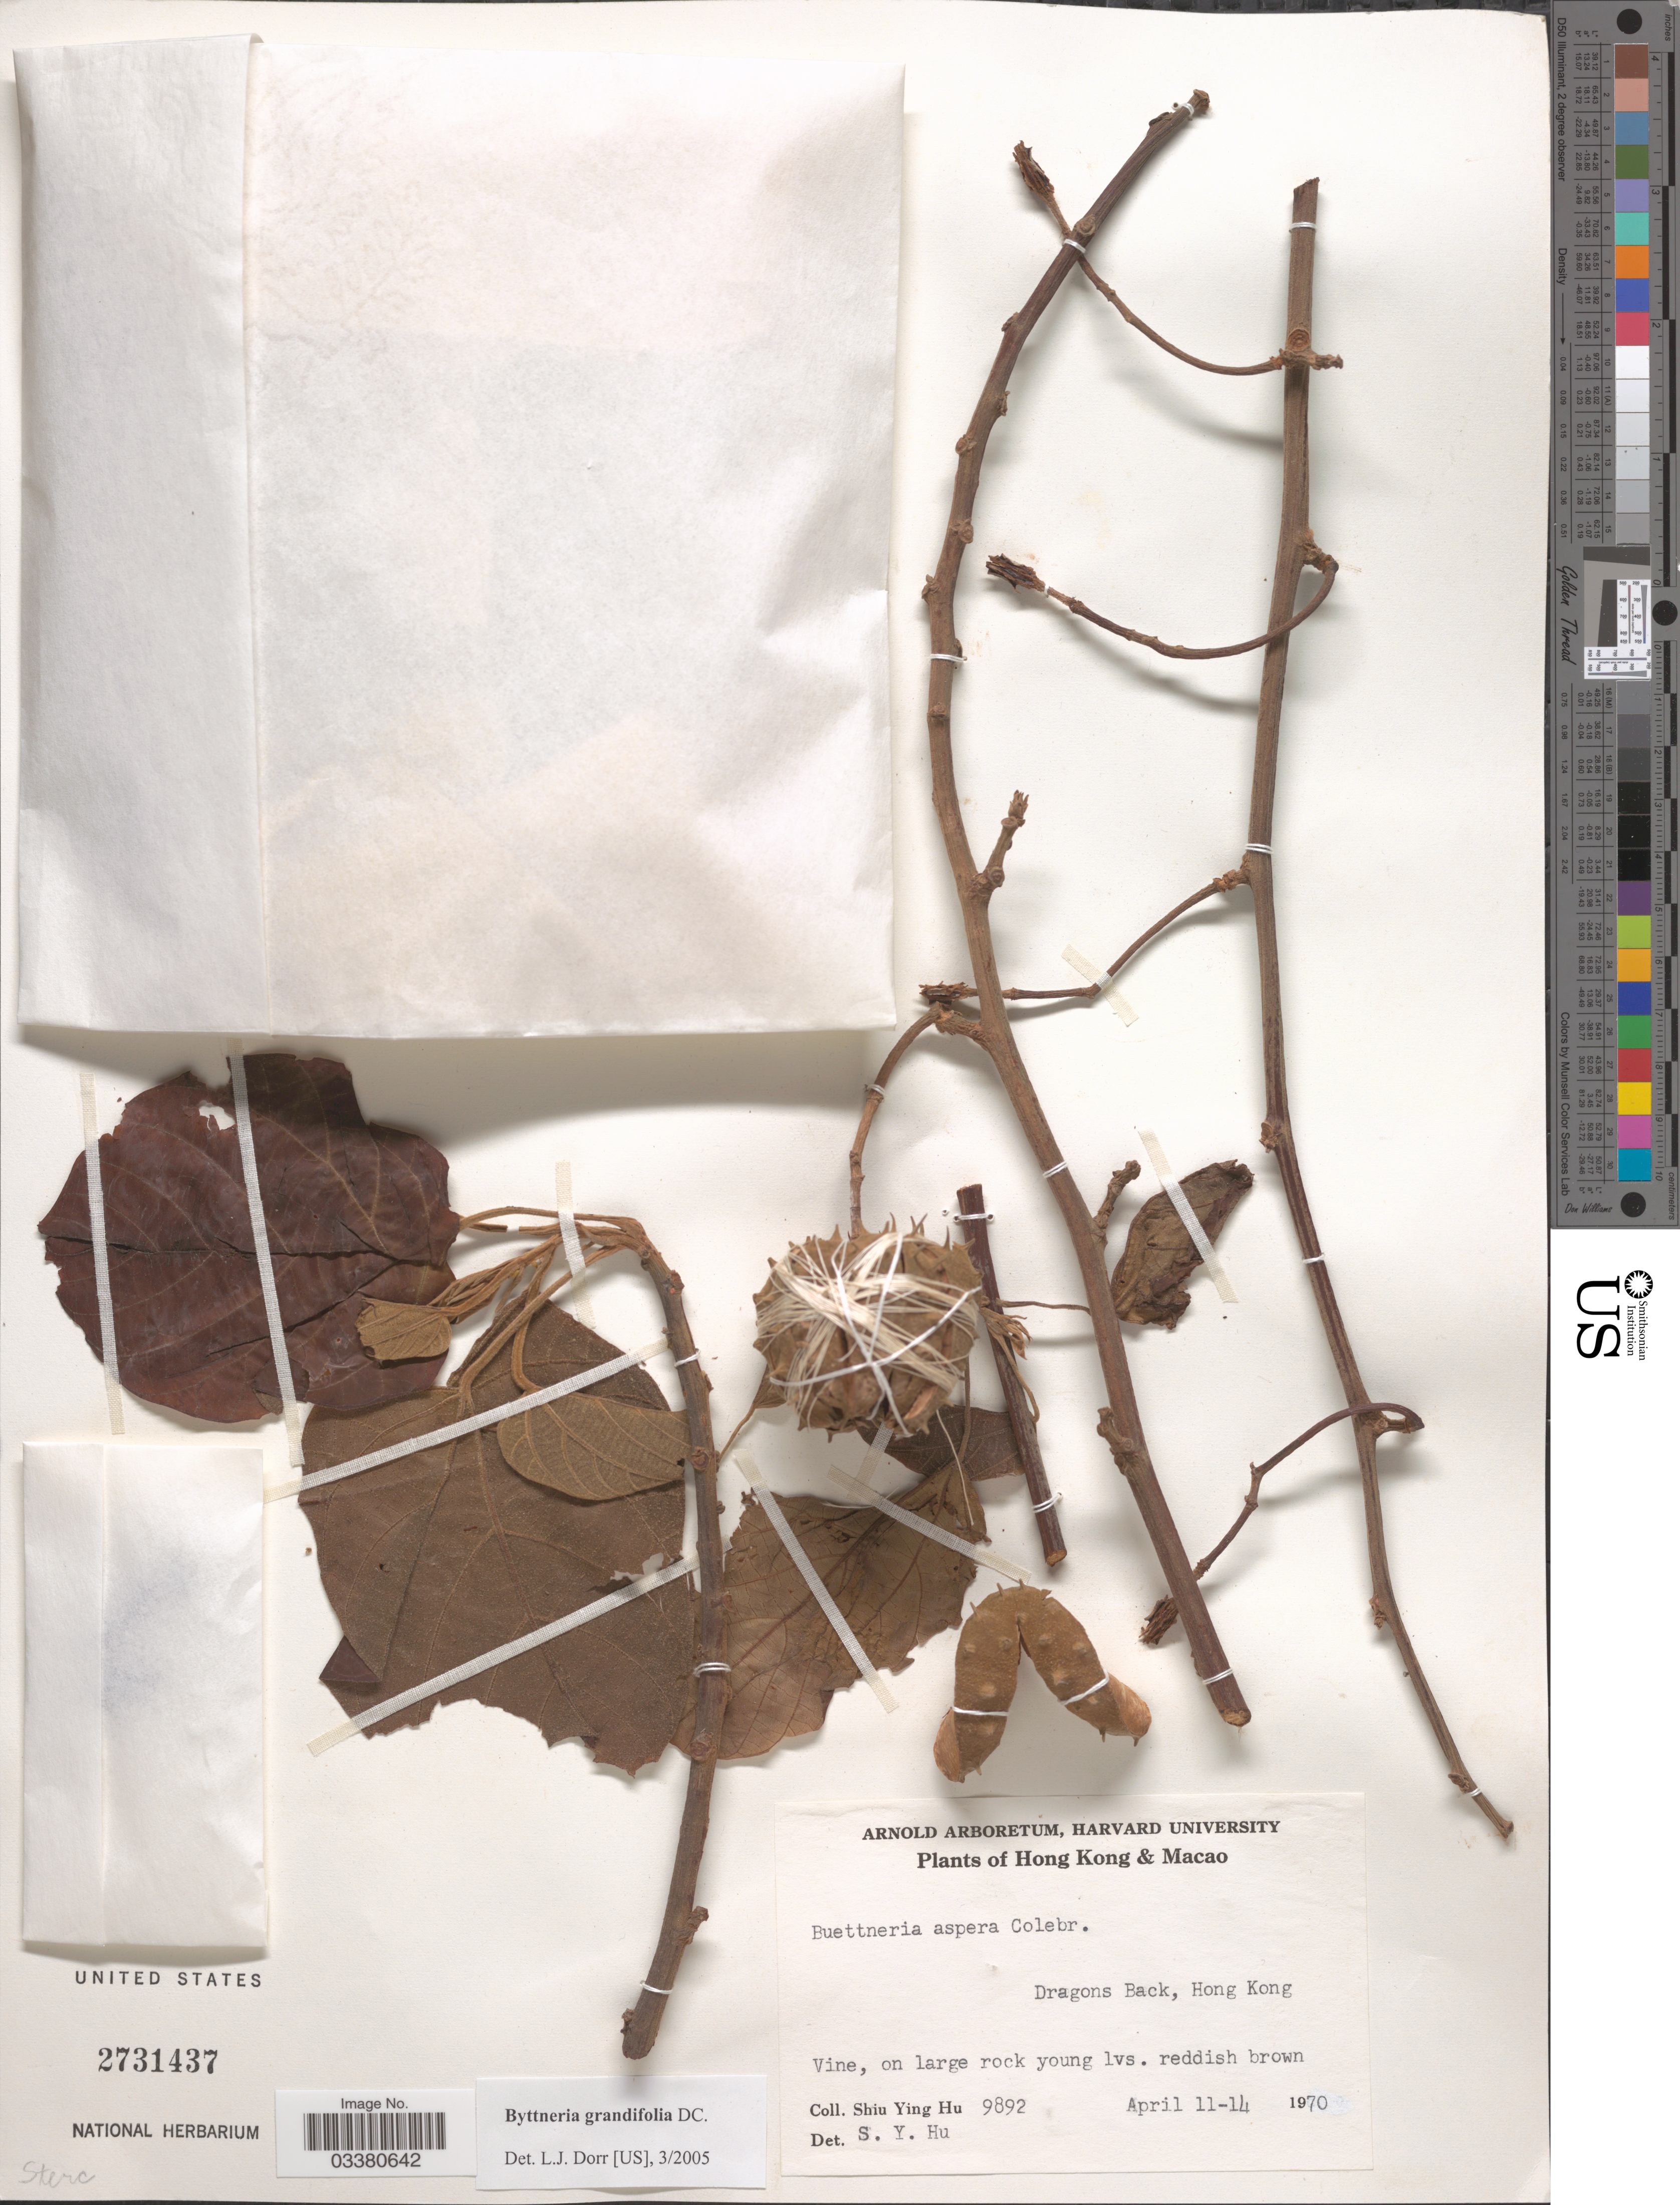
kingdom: Plantae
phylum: Tracheophyta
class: Magnoliopsida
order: Malvales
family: Malvaceae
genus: Byttneria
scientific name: Byttneria grandifolia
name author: DC.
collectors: S. Y. Hu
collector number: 9892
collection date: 1970-04-11/1970-04-14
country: China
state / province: Hong Kong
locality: Macao. Dragons Back.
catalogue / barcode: US 2731437